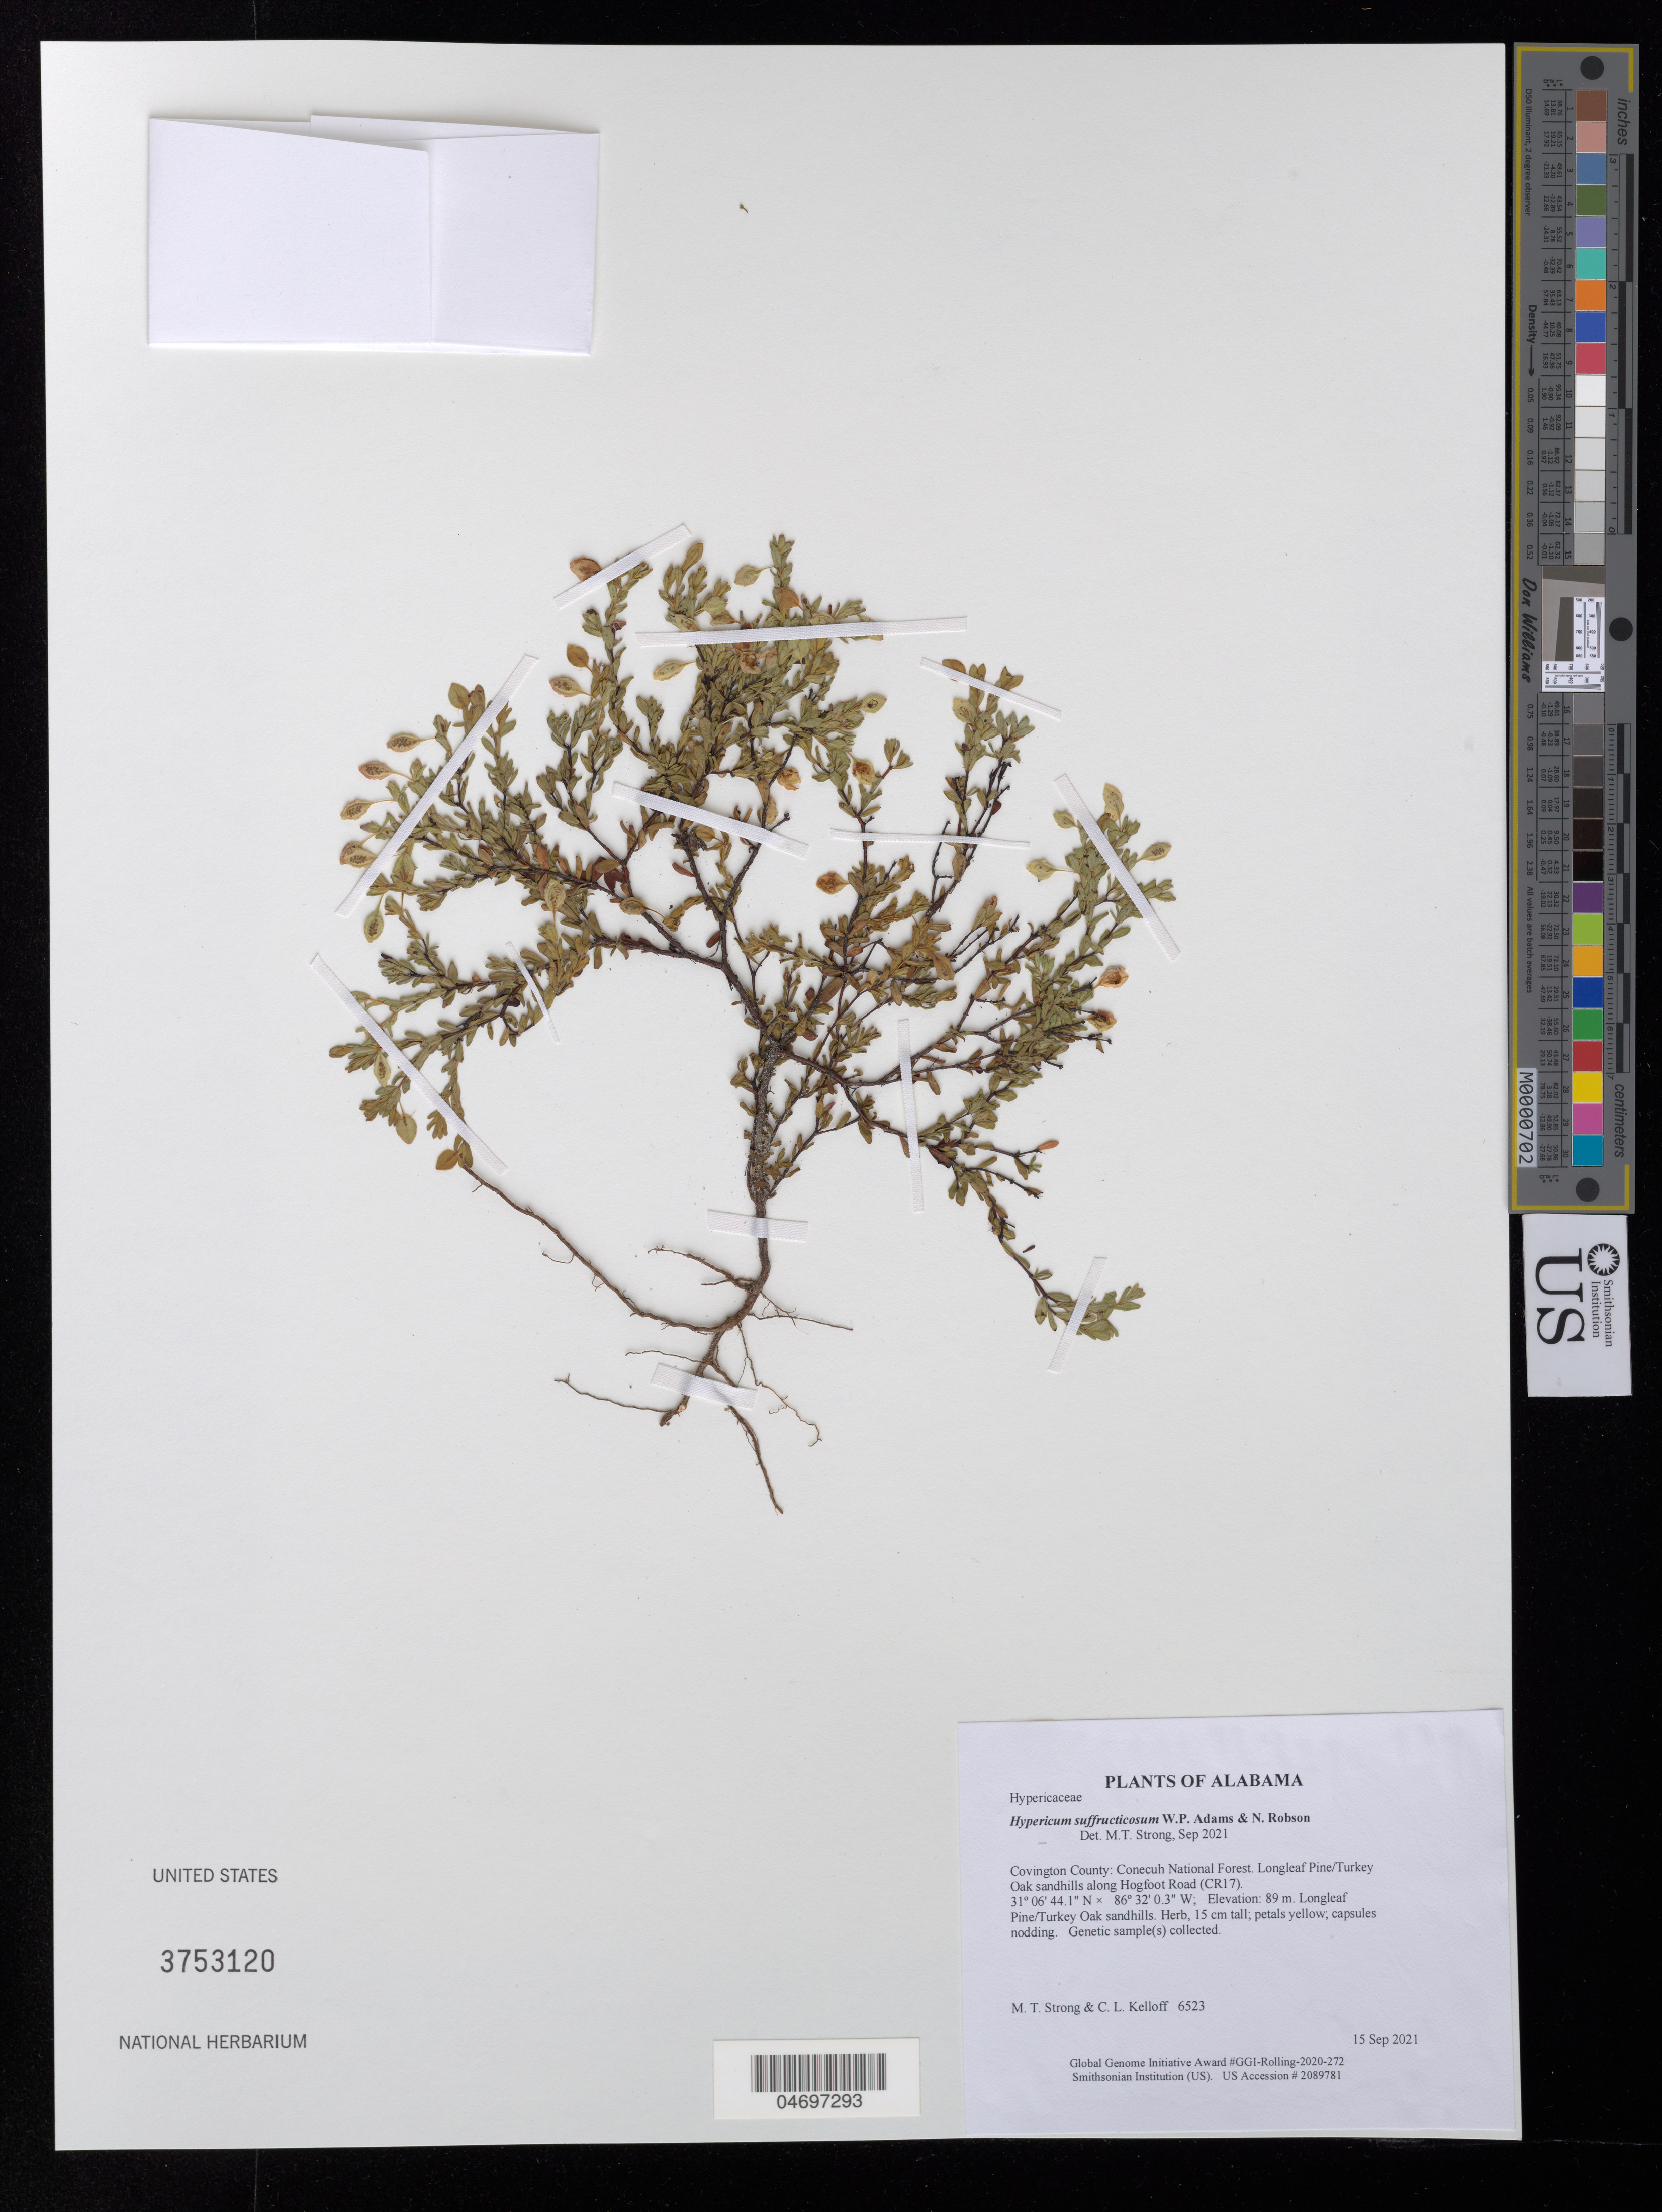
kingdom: Plantae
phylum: Tracheophyta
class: Magnoliopsida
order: Malpighiales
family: Hypericaceae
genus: Hypericum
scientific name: Hypericum suffructicosum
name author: W.P. Adams & N. Robson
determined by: Strong, Mark T.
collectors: M. T. Strong & C. L. Kelloff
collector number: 6523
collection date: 2021-09-15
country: United States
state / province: Alabama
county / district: Covington County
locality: Conecuh National Forest. Longleaf Pine/Turkey Oak sandhills along Hogfoot Road (CR17)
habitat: Longleaf Pine/Turkey Oak sandhills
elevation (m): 89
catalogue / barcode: US 3753120